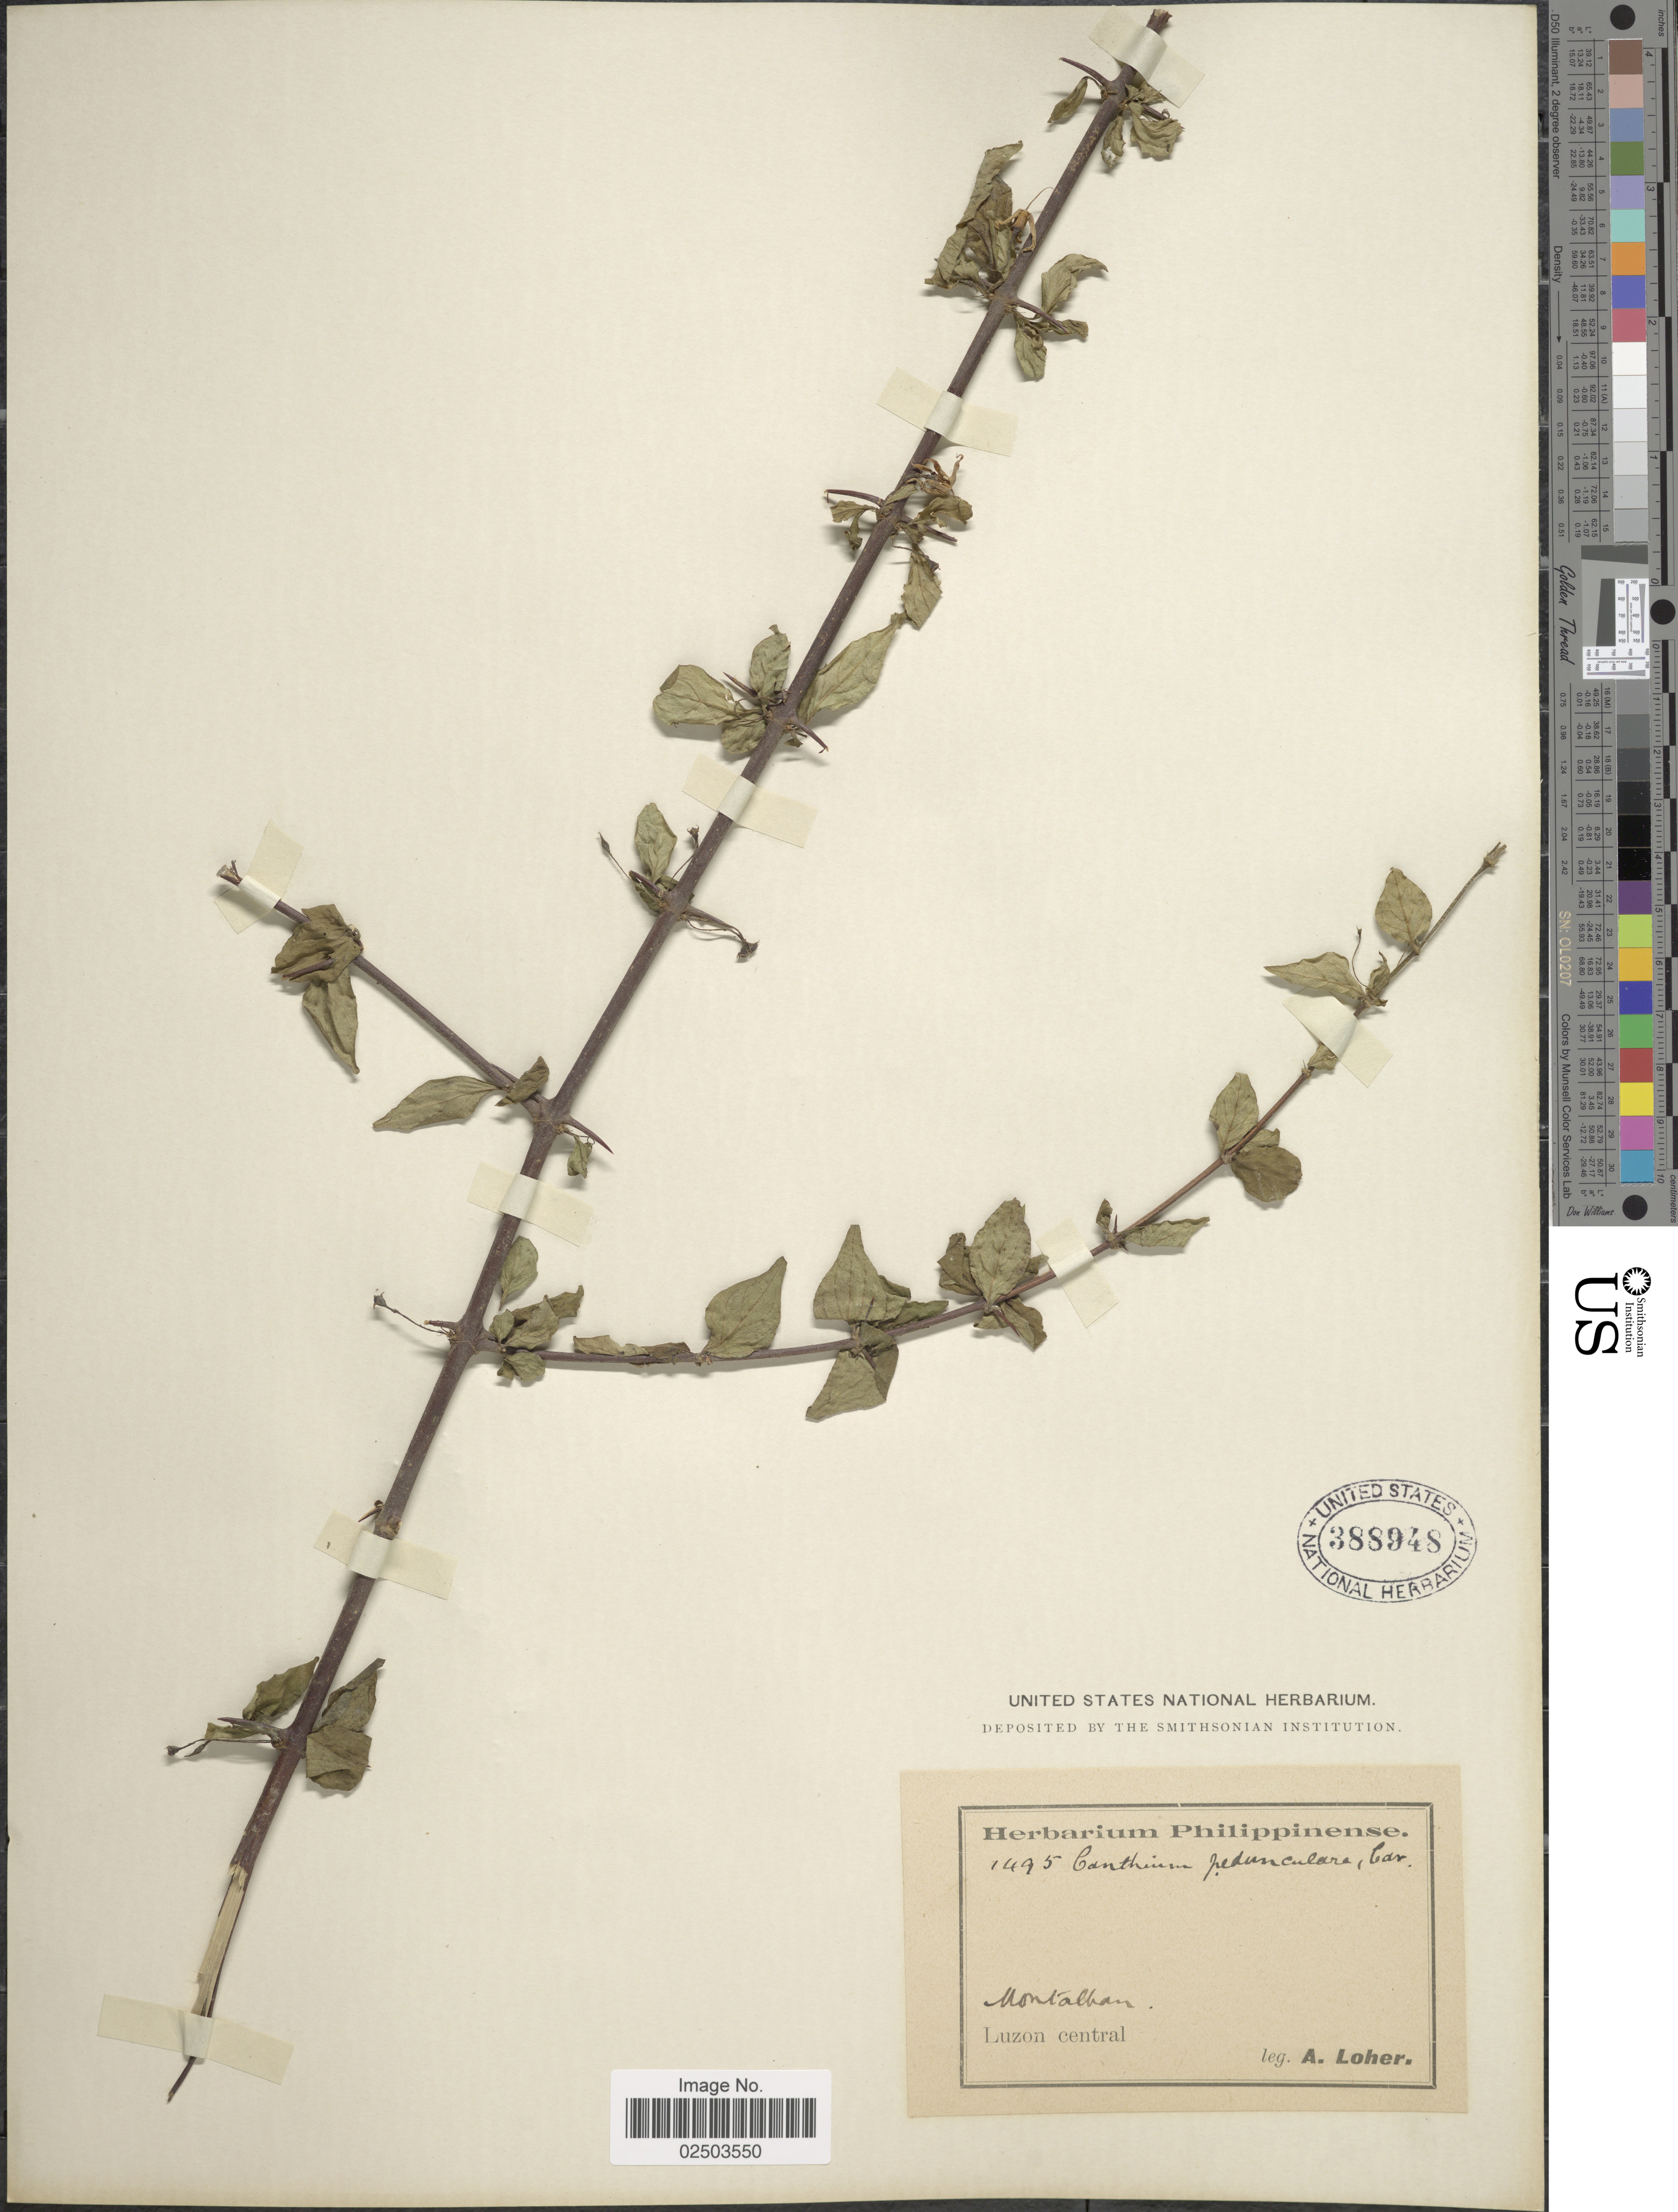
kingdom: Plantae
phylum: Tracheophyta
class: Magnoliopsida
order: Gentianales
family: Rubiaceae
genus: Canthium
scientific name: Canthium pedunculare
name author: Cav.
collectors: A. Loher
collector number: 1495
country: Philippines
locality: Montalban, Luzon central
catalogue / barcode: US 388948